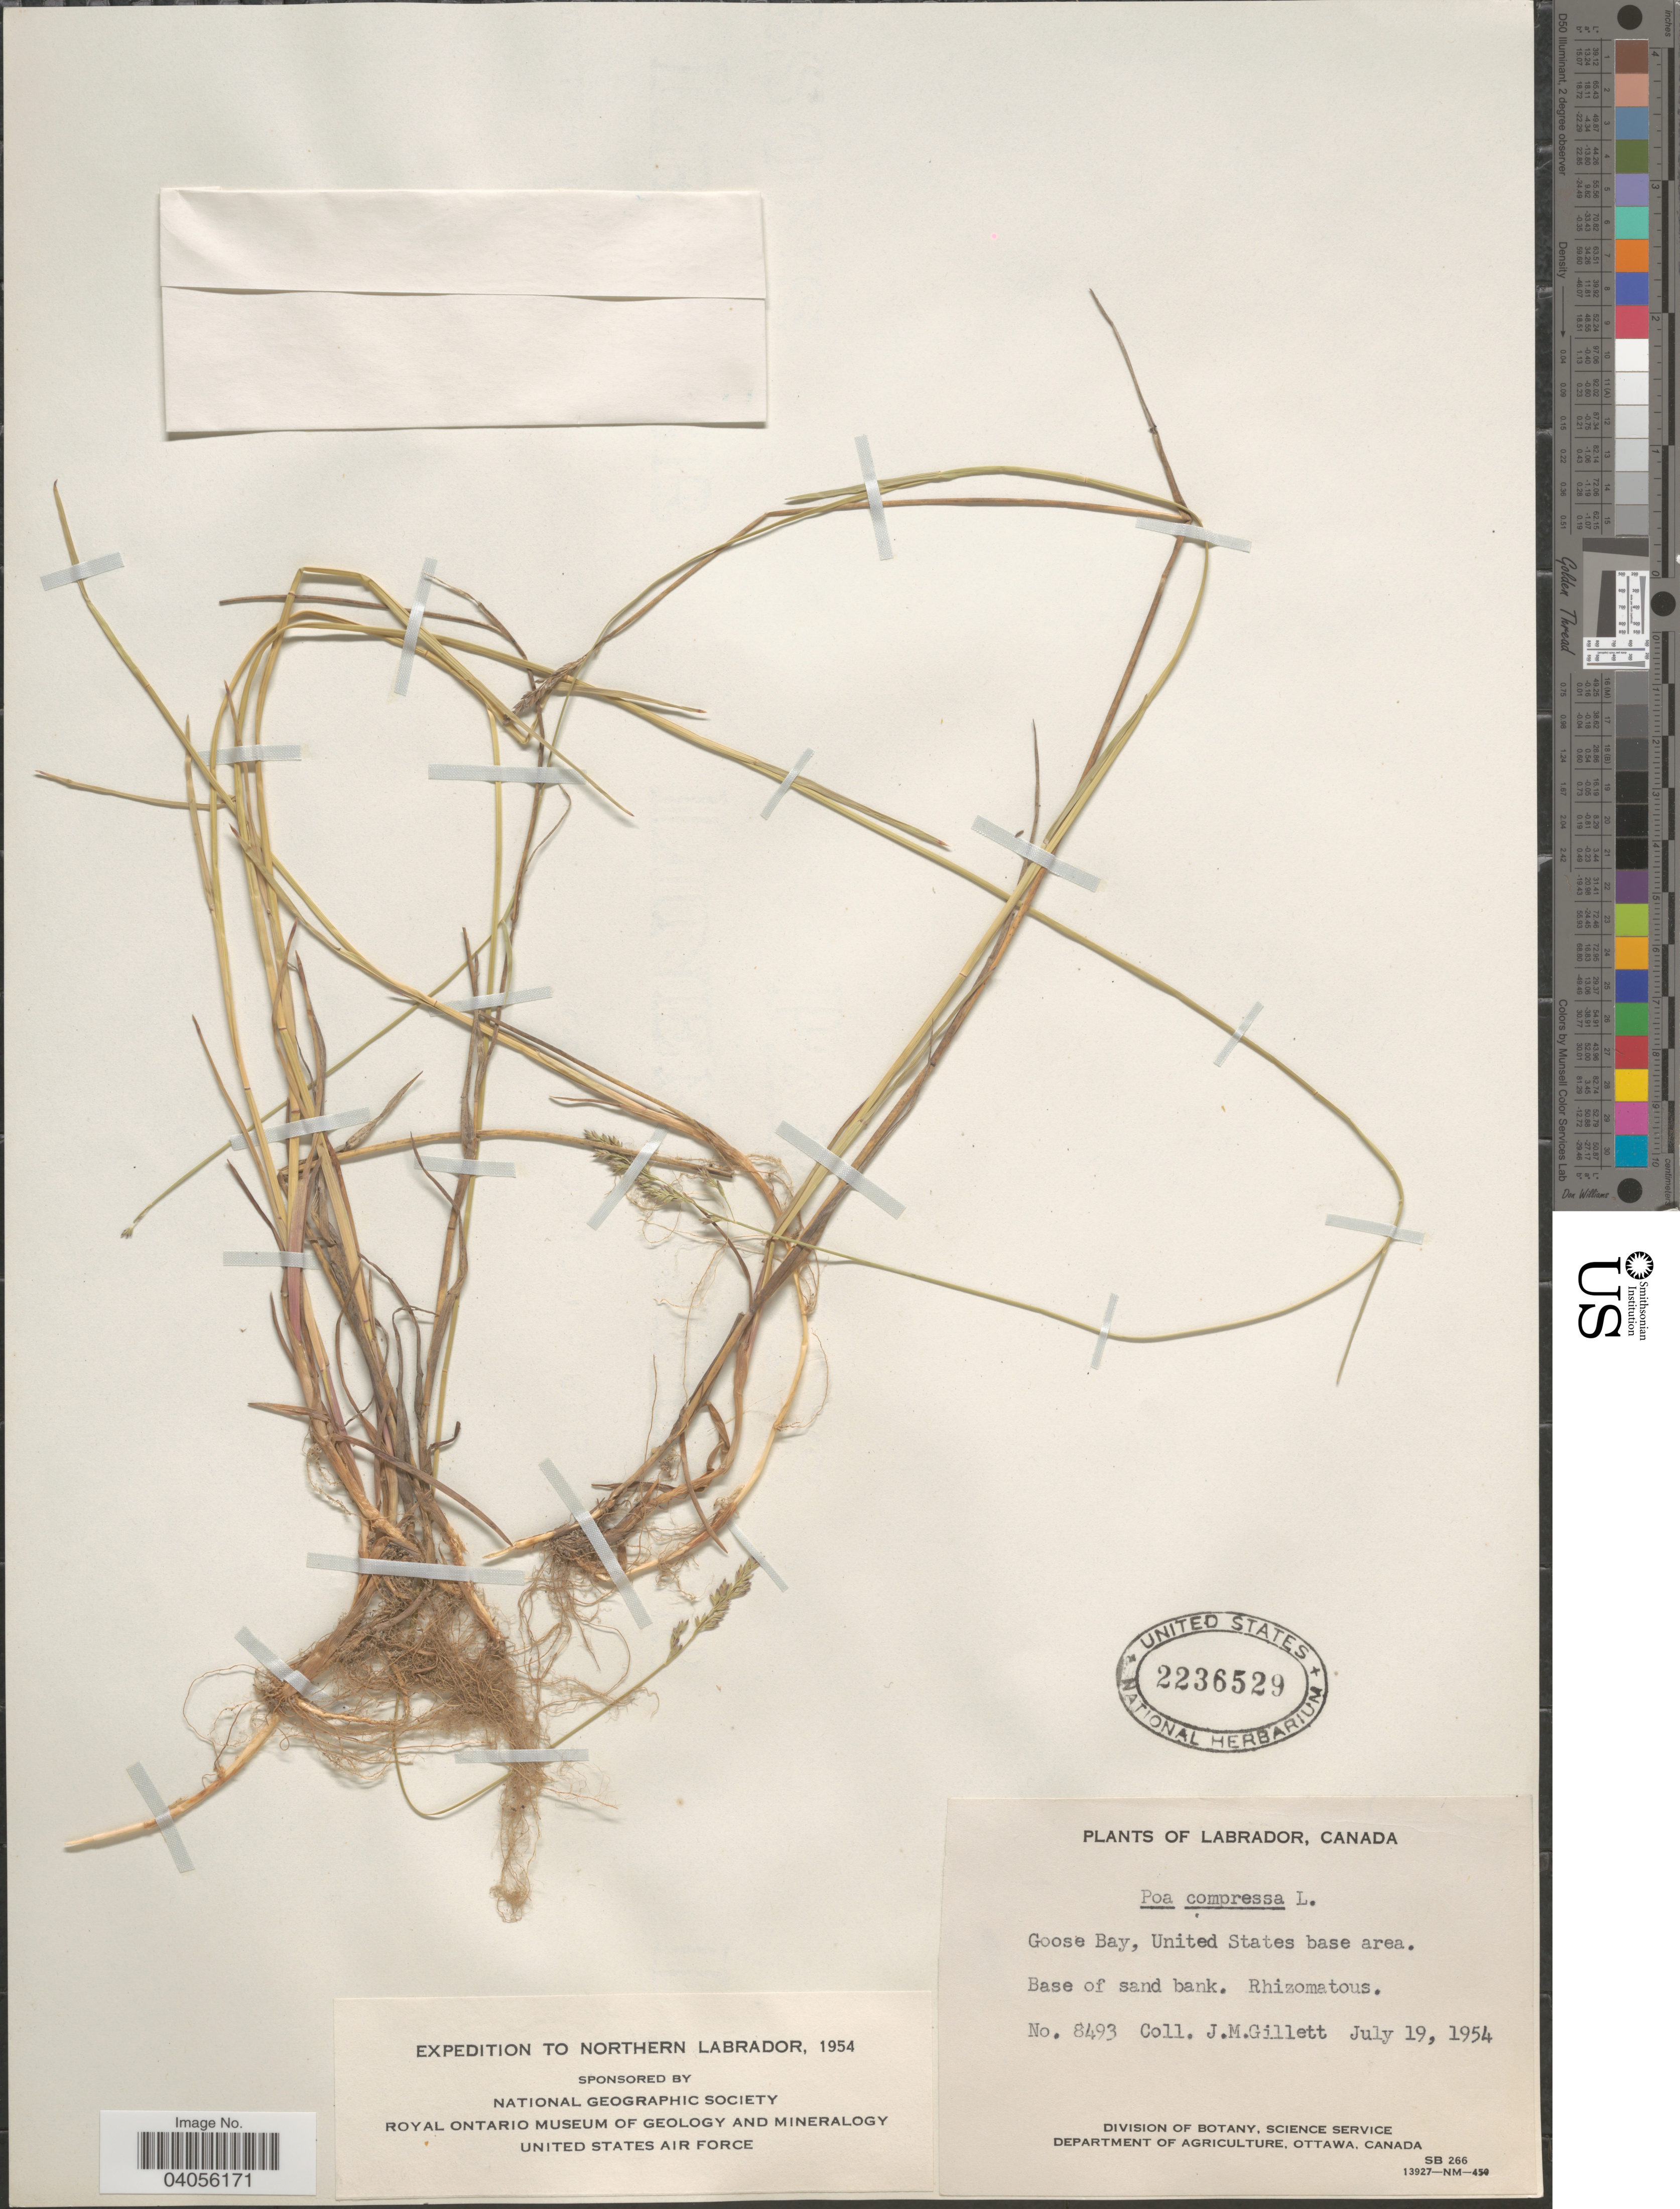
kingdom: Plantae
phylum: Tracheophyta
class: Liliopsida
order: Poales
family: Poaceae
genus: Poa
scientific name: Poa compressa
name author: L.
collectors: J. M. Gillett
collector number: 8493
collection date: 1954-07-19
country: Canada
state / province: Newfoundland and Labrador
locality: Labrador. Goose Bay, United States base area. Base of sand bank. Rhizomatous. Northern Labrador.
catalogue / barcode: US 2236529